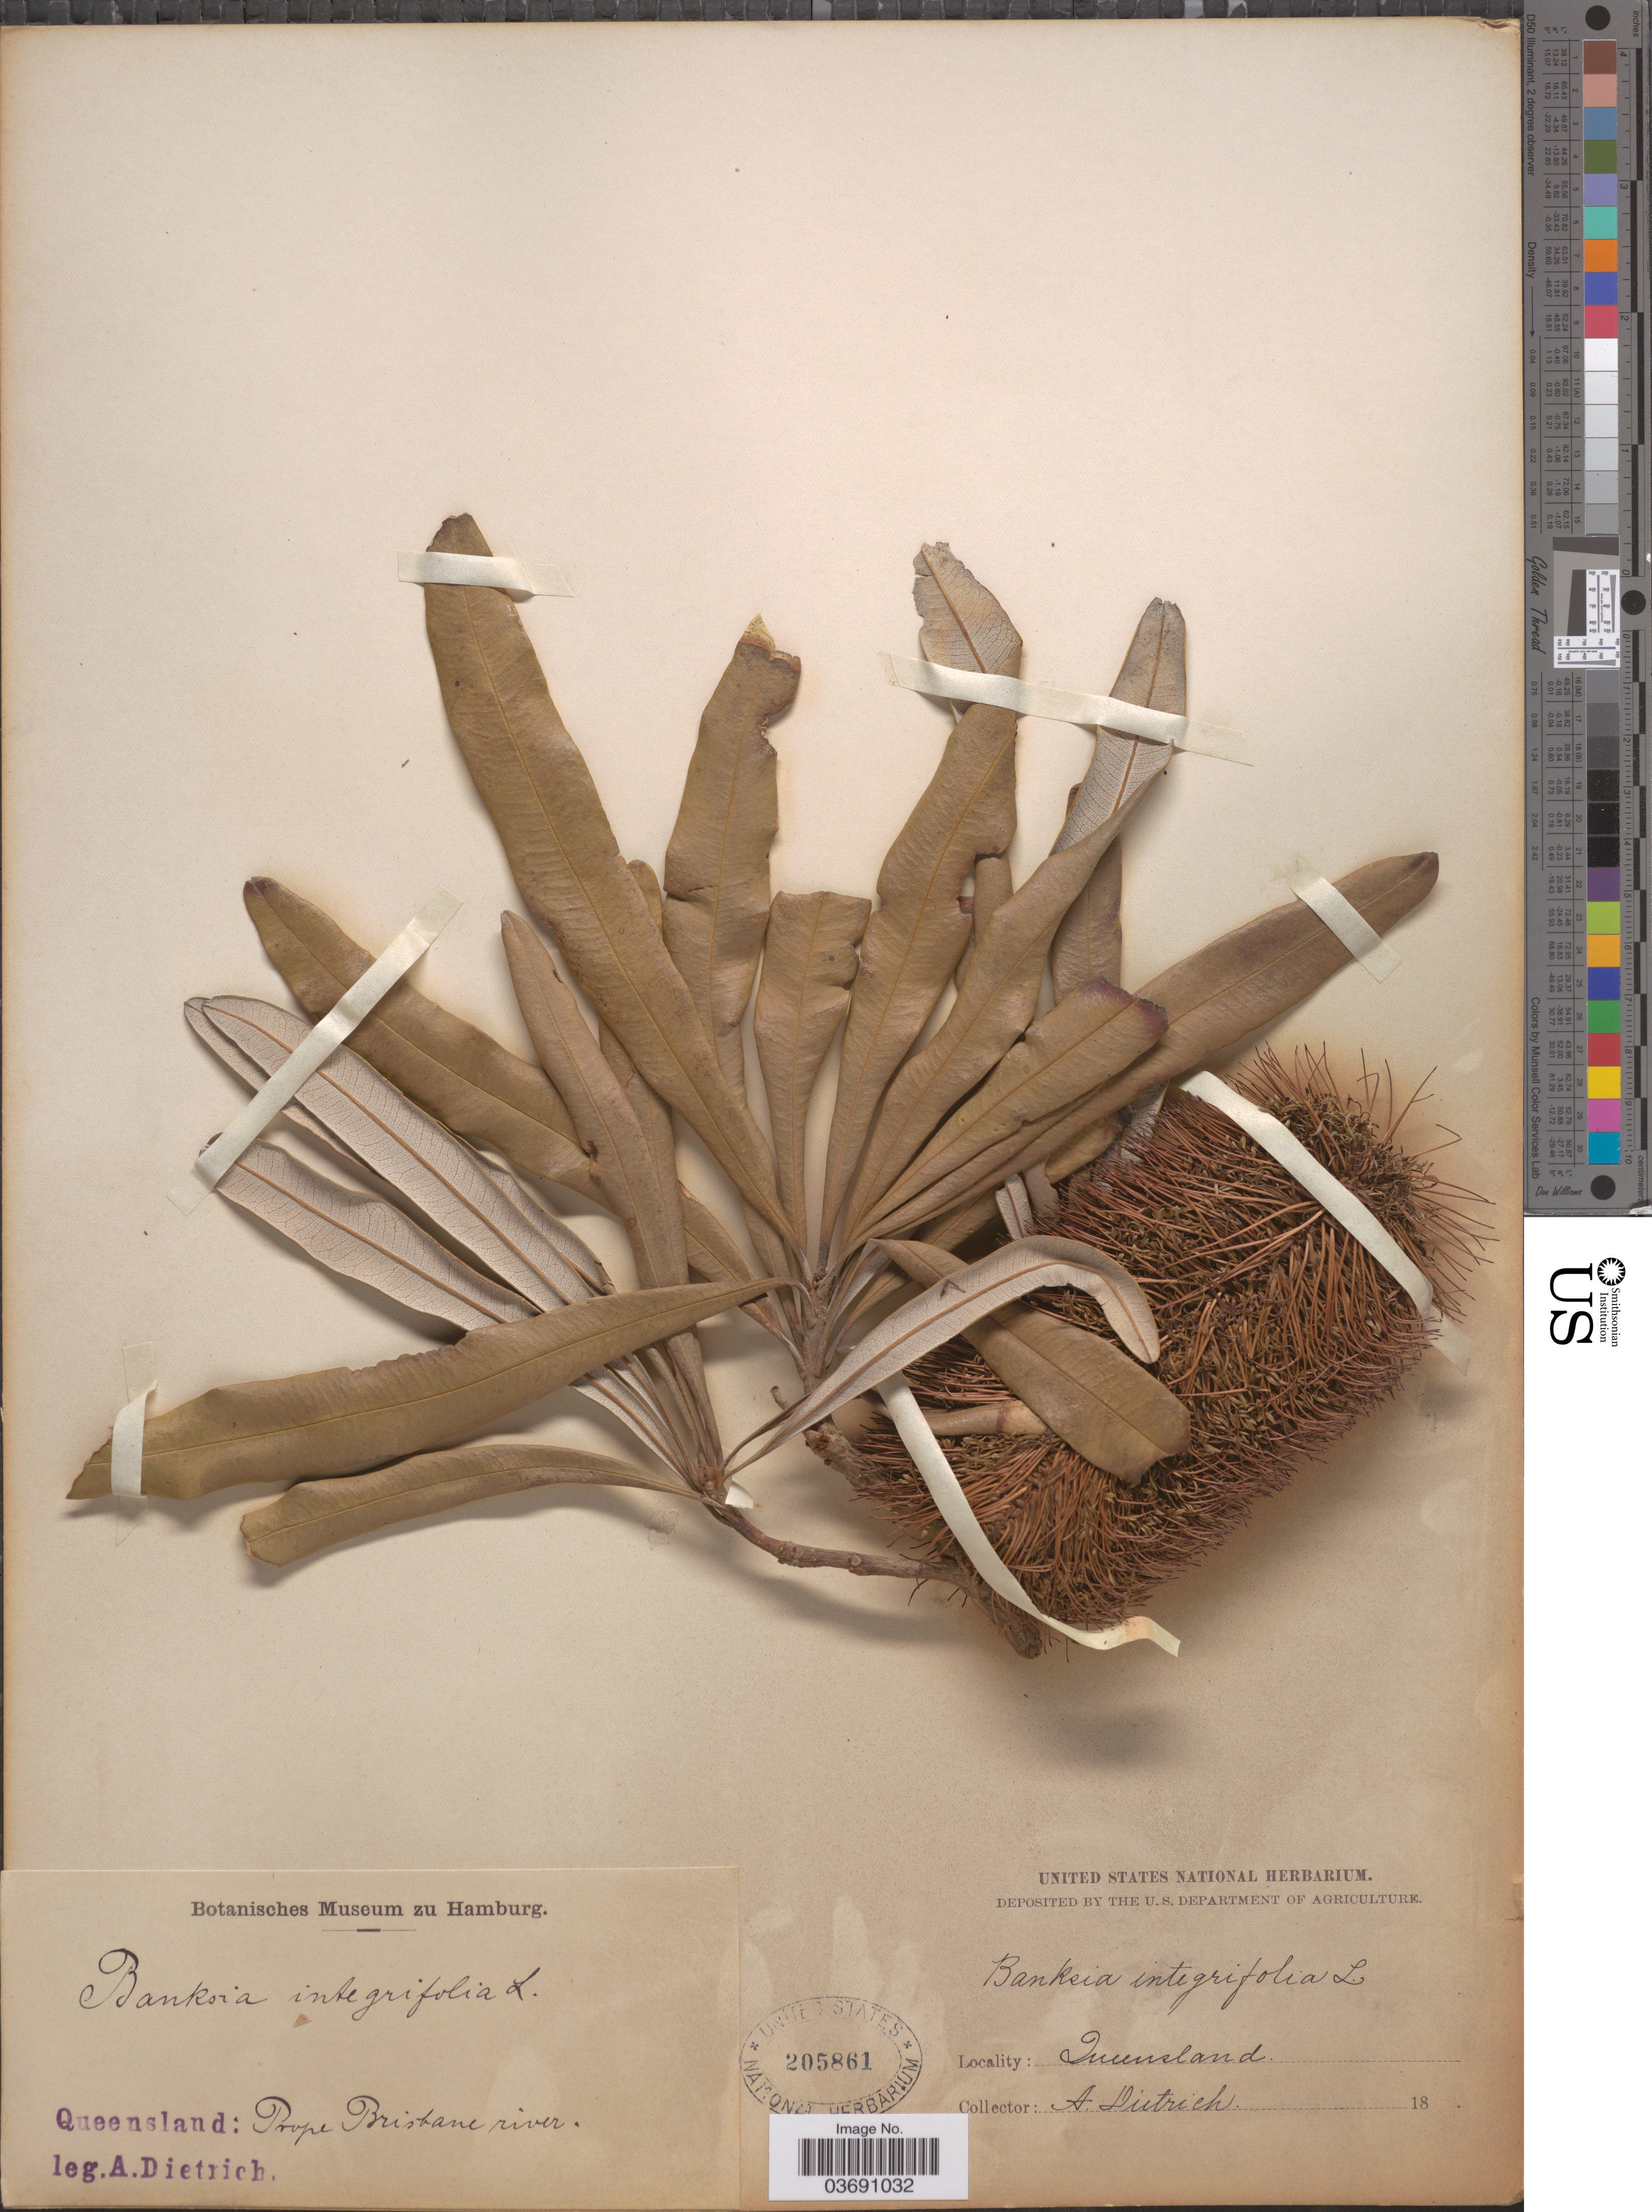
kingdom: Plantae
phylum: Tracheophyta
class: Magnoliopsida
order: Proteales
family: Proteaceae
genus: Banksia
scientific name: Banksia integrifolia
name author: L. f.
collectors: A. G. Dietrich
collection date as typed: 18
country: Australia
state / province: Queensland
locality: Prope Brisbane river.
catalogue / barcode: US 205861